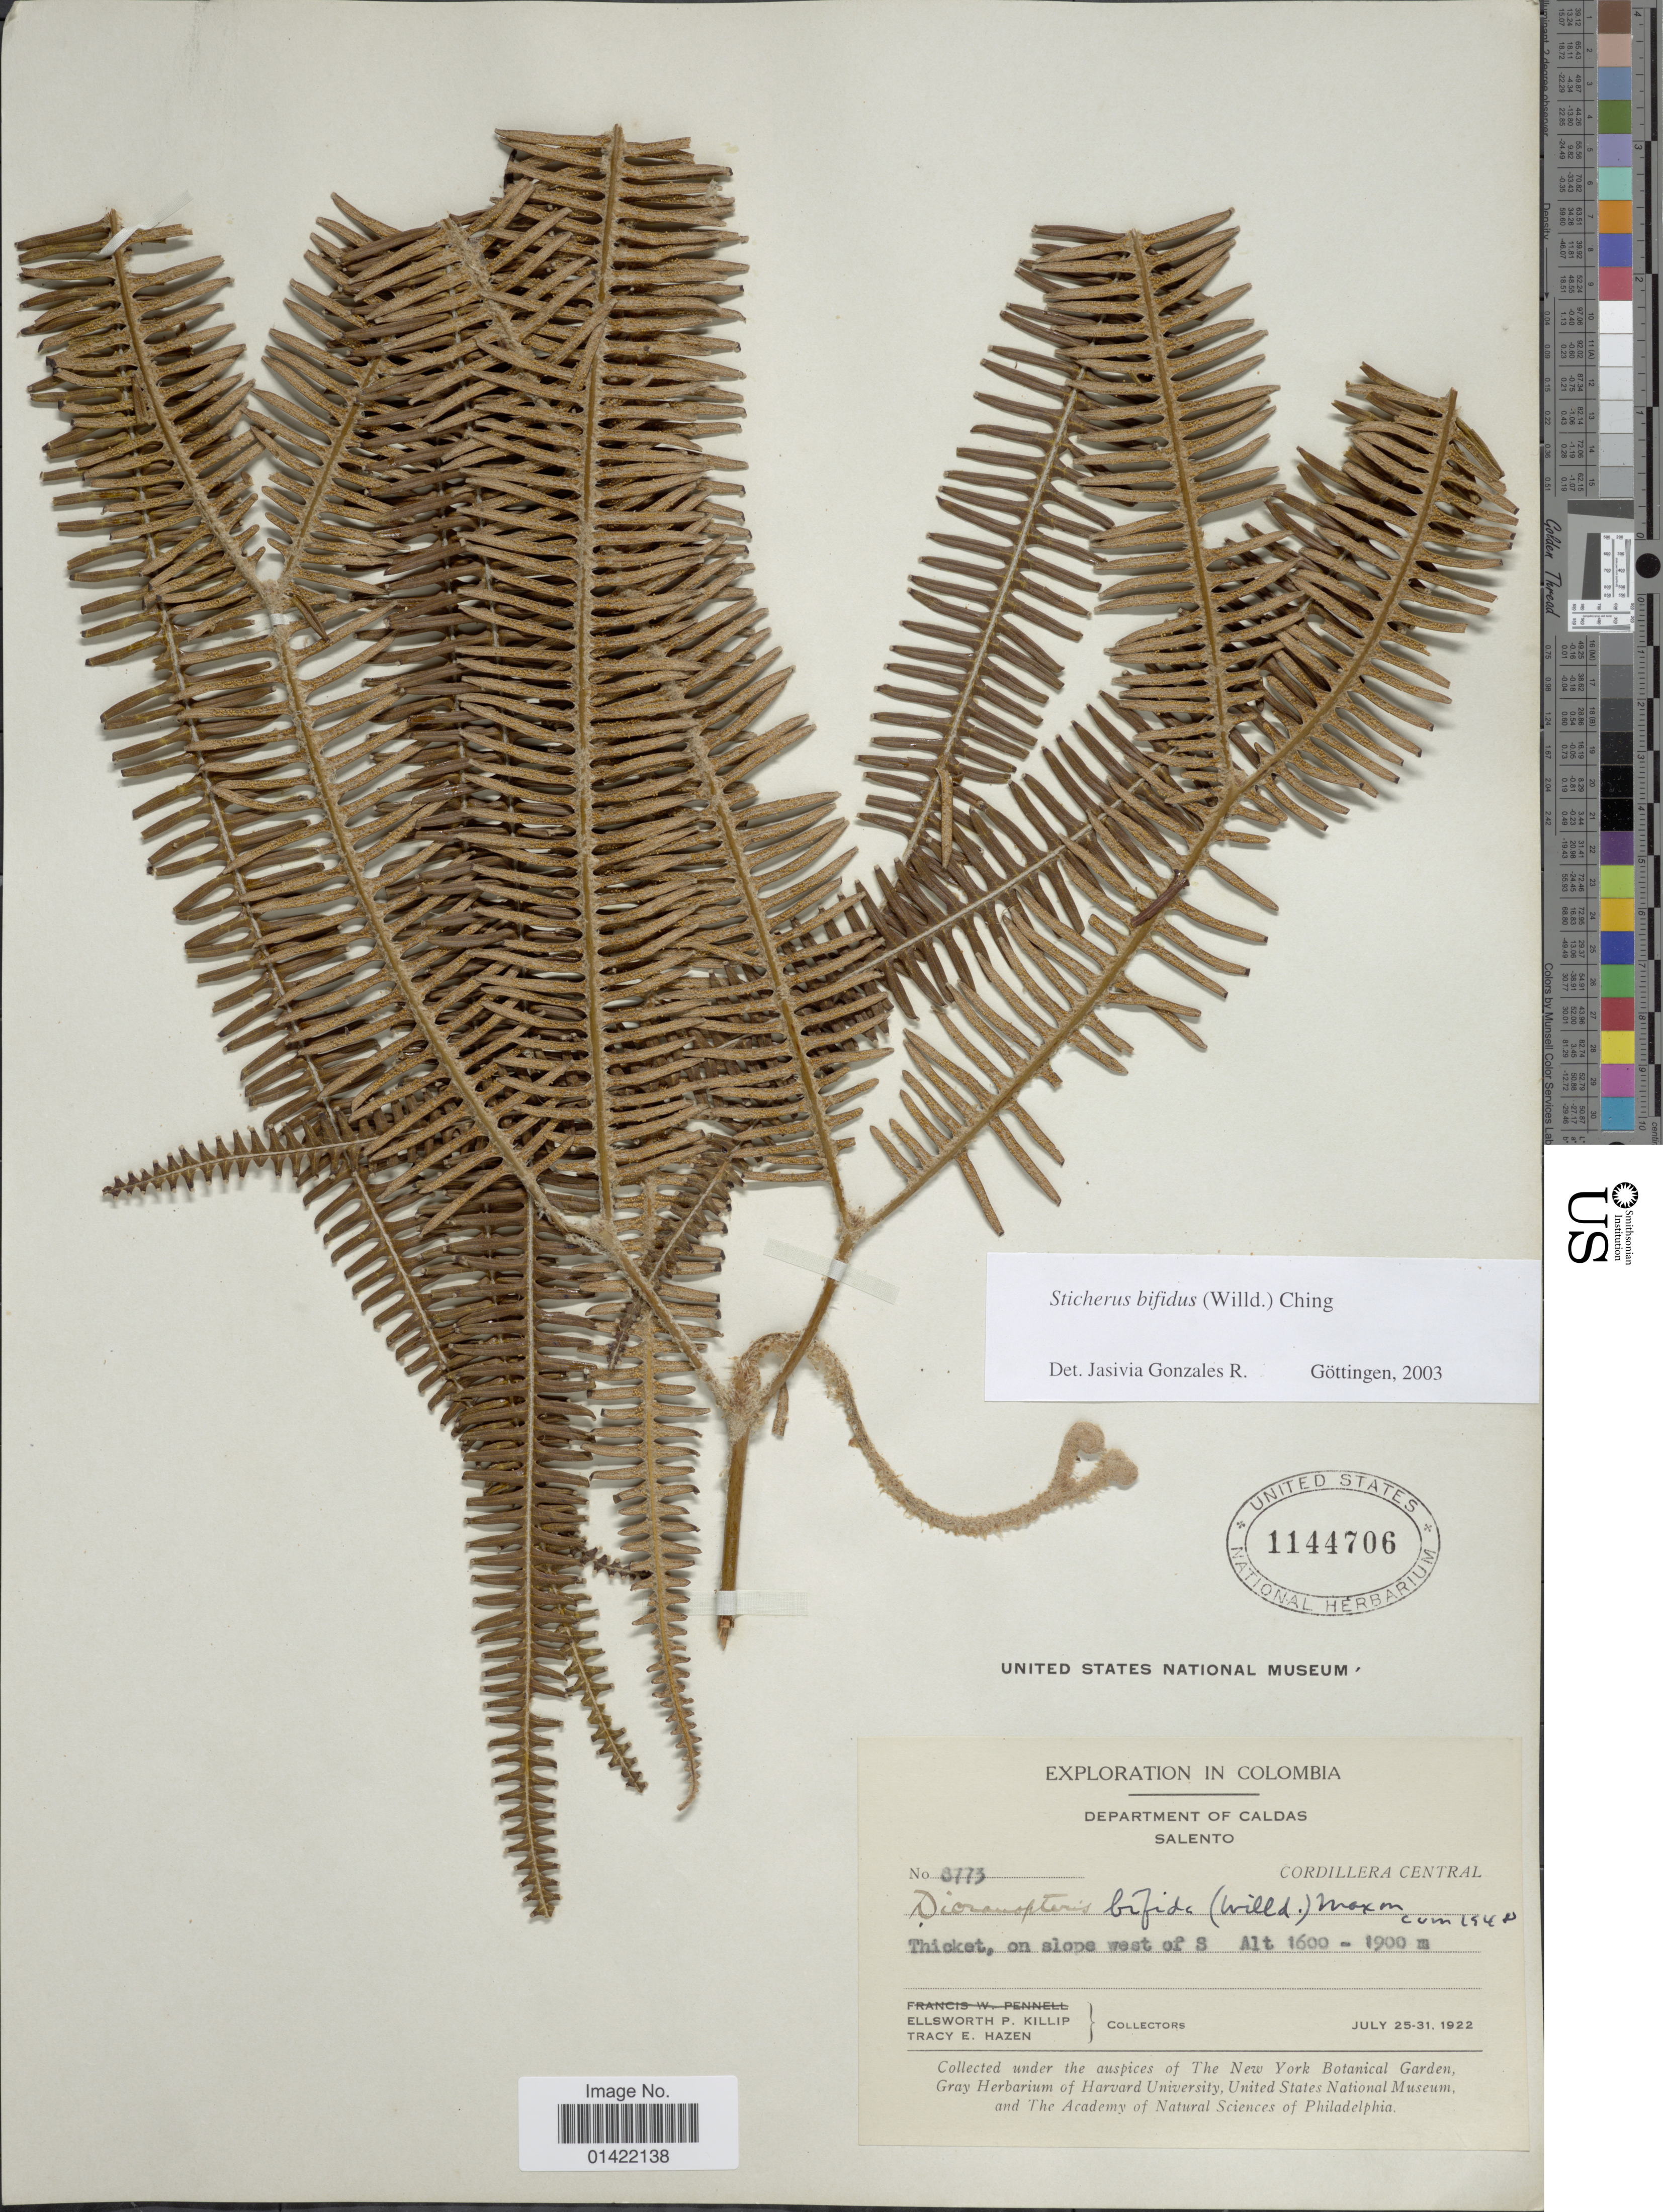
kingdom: Plantae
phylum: Tracheophyta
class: Polypodiopsida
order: Gleicheniales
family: Gleicheniaceae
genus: Sticherus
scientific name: Sticherus bifidus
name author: (Willd.) Ching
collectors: E. P. Killip & T. E. Hazen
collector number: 8773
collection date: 1922-07-25/1922-07-31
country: Colombia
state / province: Caldas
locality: Departament of Caldas. Salento. Cordillera Central. On slope west of S.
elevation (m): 1600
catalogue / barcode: US 1144706